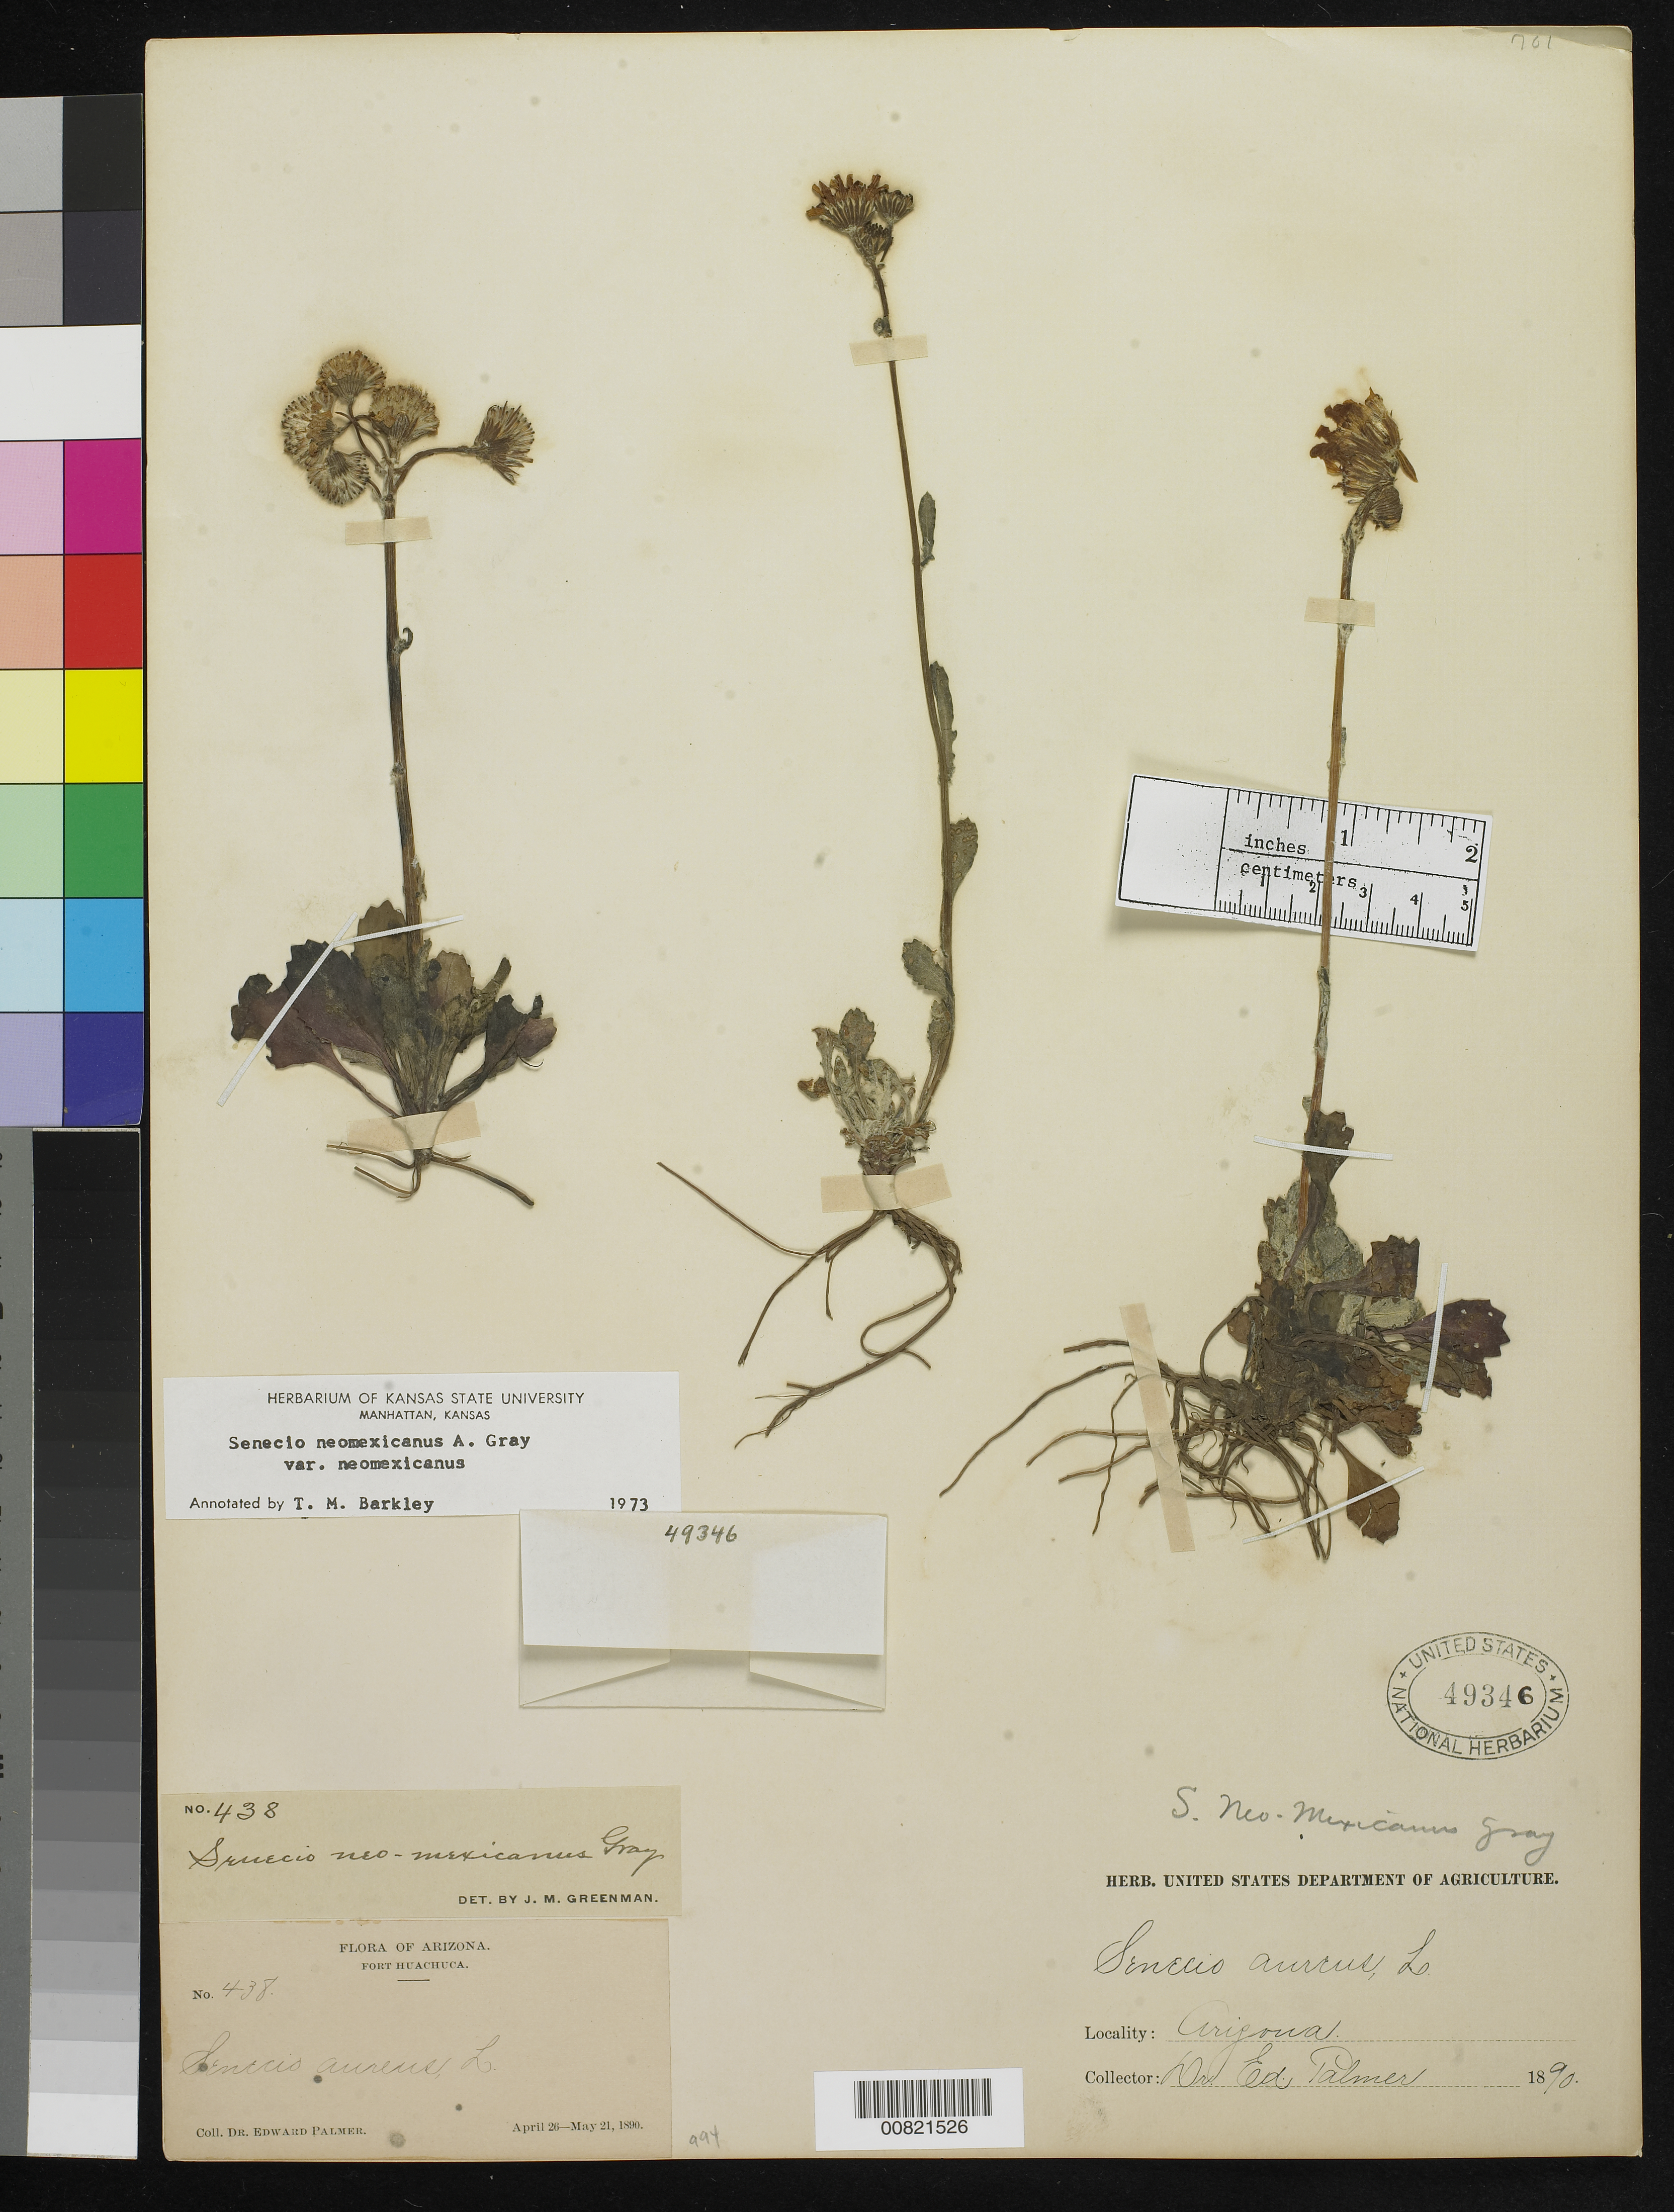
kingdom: Plantae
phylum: Tracheophyta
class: Magnoliopsida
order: Asterales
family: Asteraceae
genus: Packera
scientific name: Packera neomexicana var. neomexicana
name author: (A. Gray) W.A. Weber & Á. Löve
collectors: E. Palmer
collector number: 438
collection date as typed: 26 Apr 1890 to 21 May 1890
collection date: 1890-04-26/1890-05-21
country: United States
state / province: Arizona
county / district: Cochise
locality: Fort Huachuca.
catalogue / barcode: US 49346